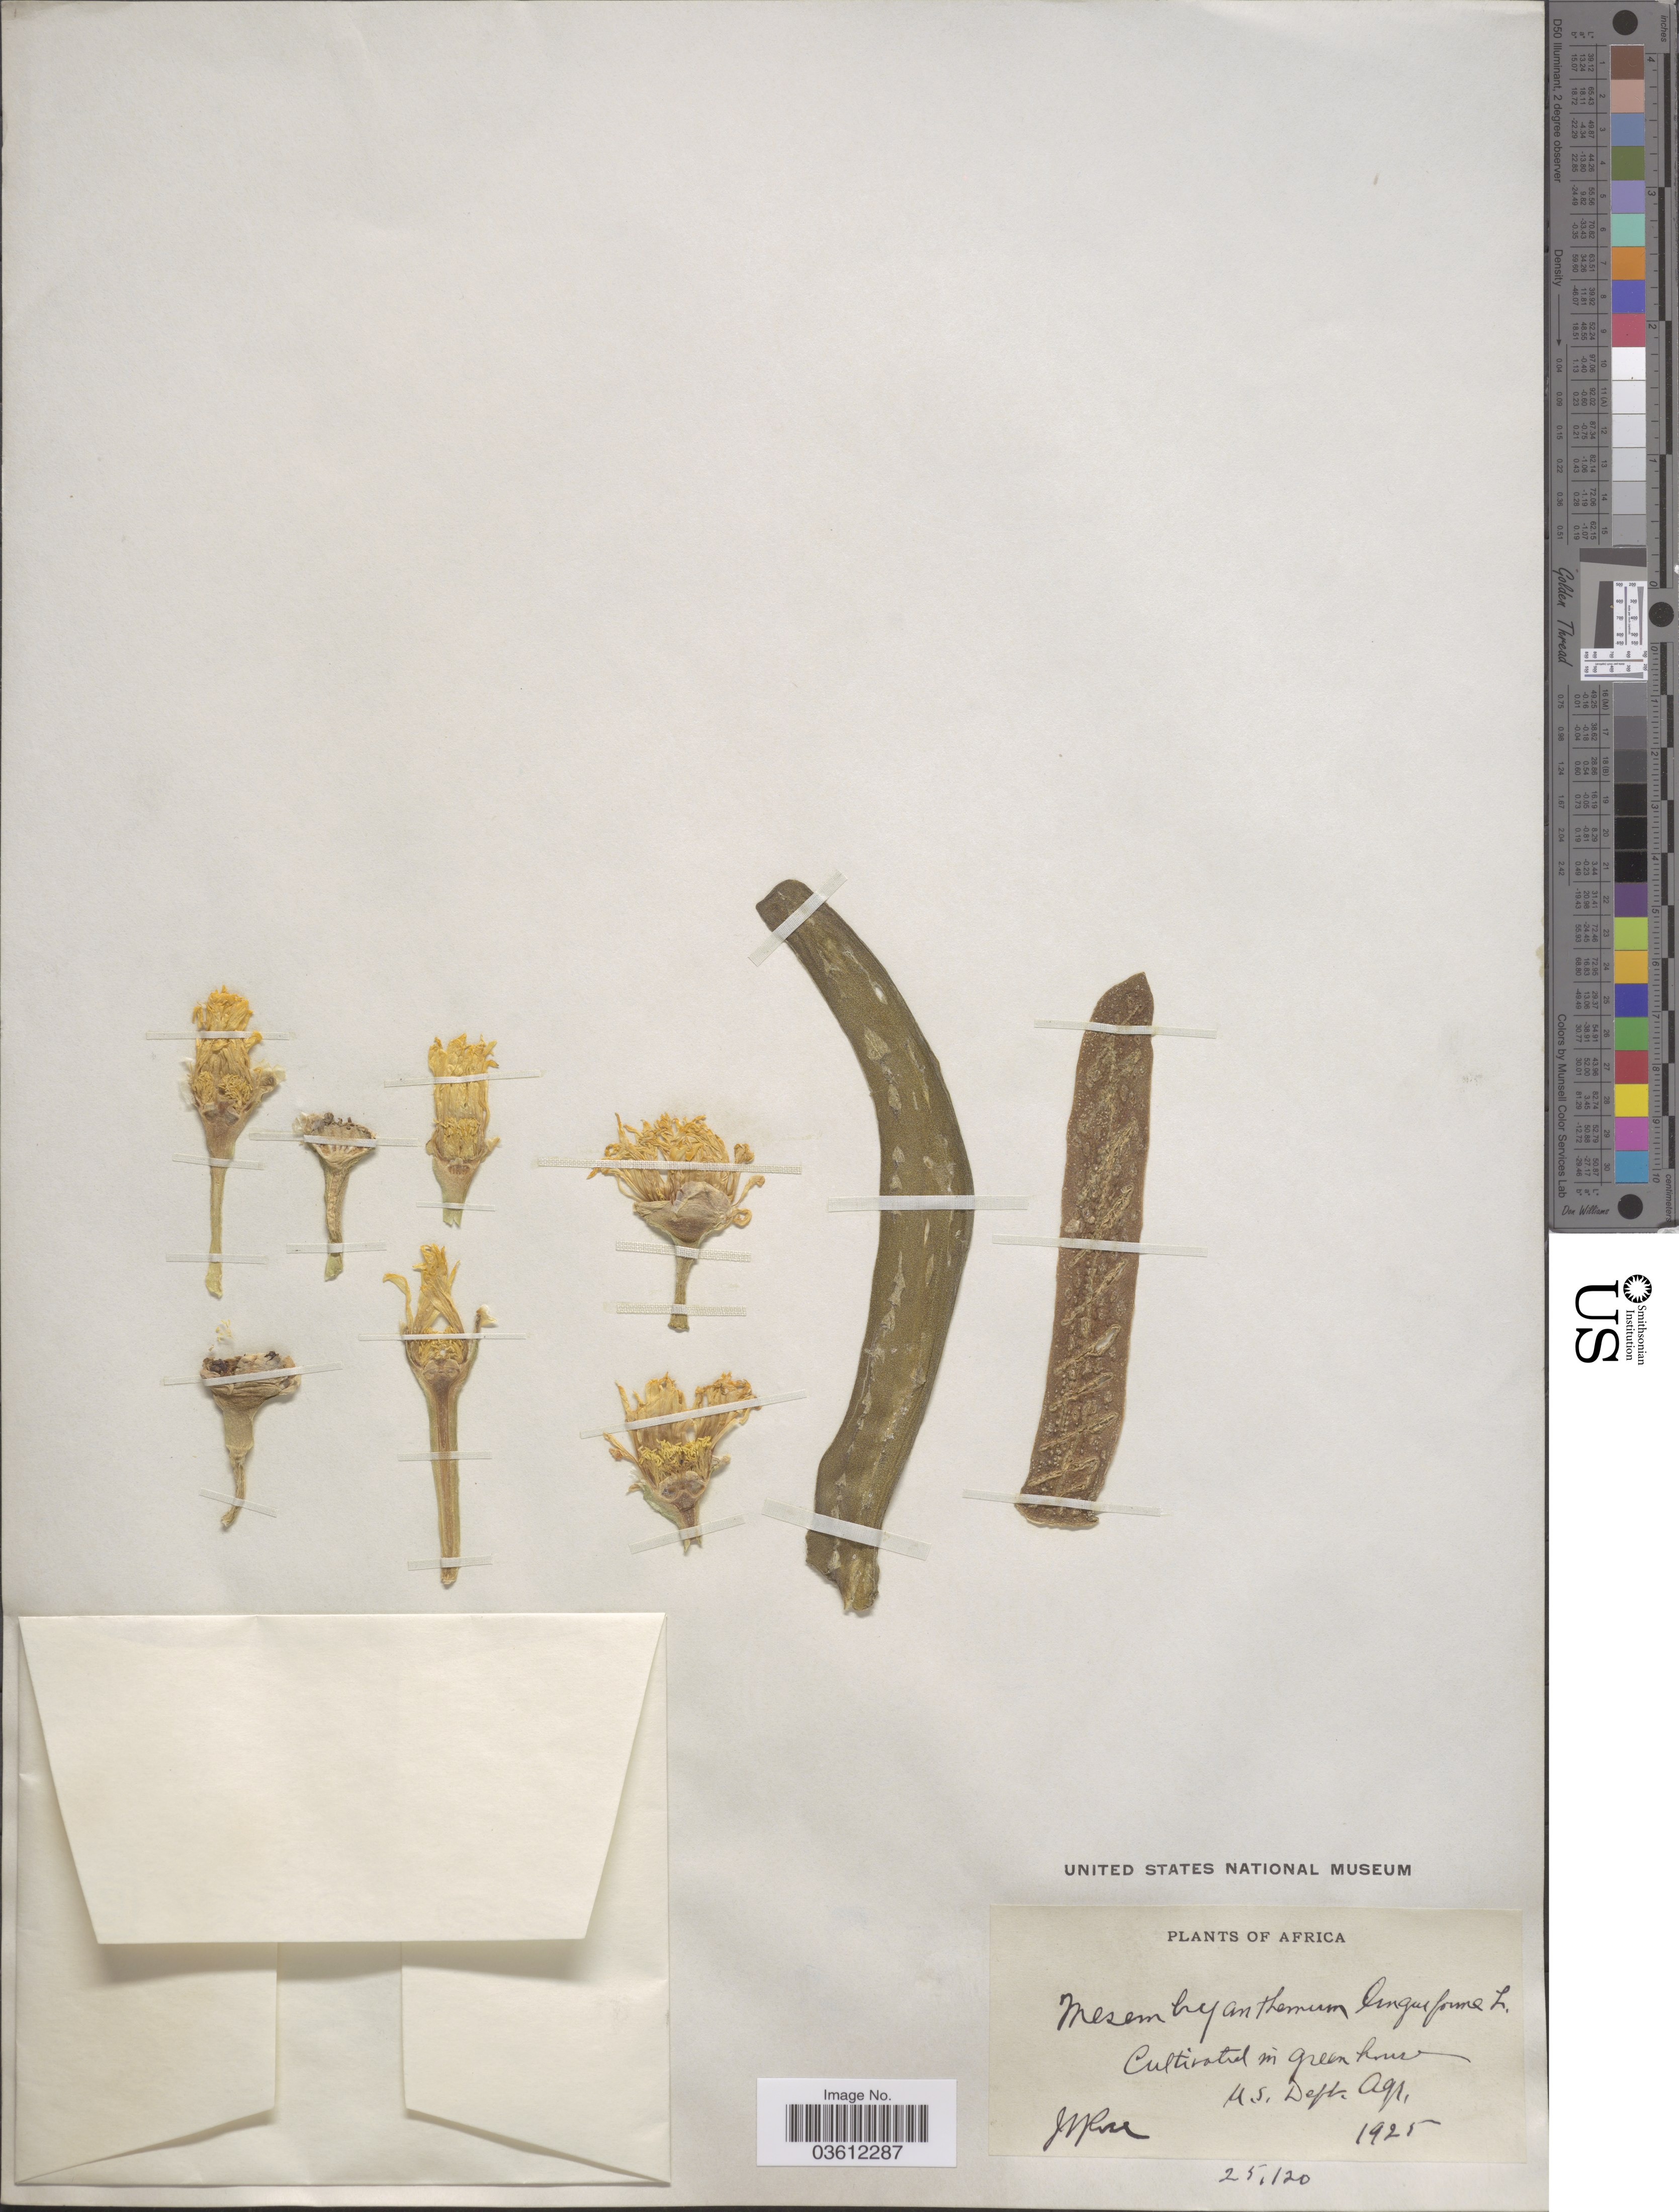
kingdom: Plantae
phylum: Tracheophyta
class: Magnoliopsida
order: Caryophyllales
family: Aizoaceae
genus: Mesembryanthemum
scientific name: Mesembryanthemum linguiforme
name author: L.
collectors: J. N. Rose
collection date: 1925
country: United States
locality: Greenhouse U. S. Dept. Agr.